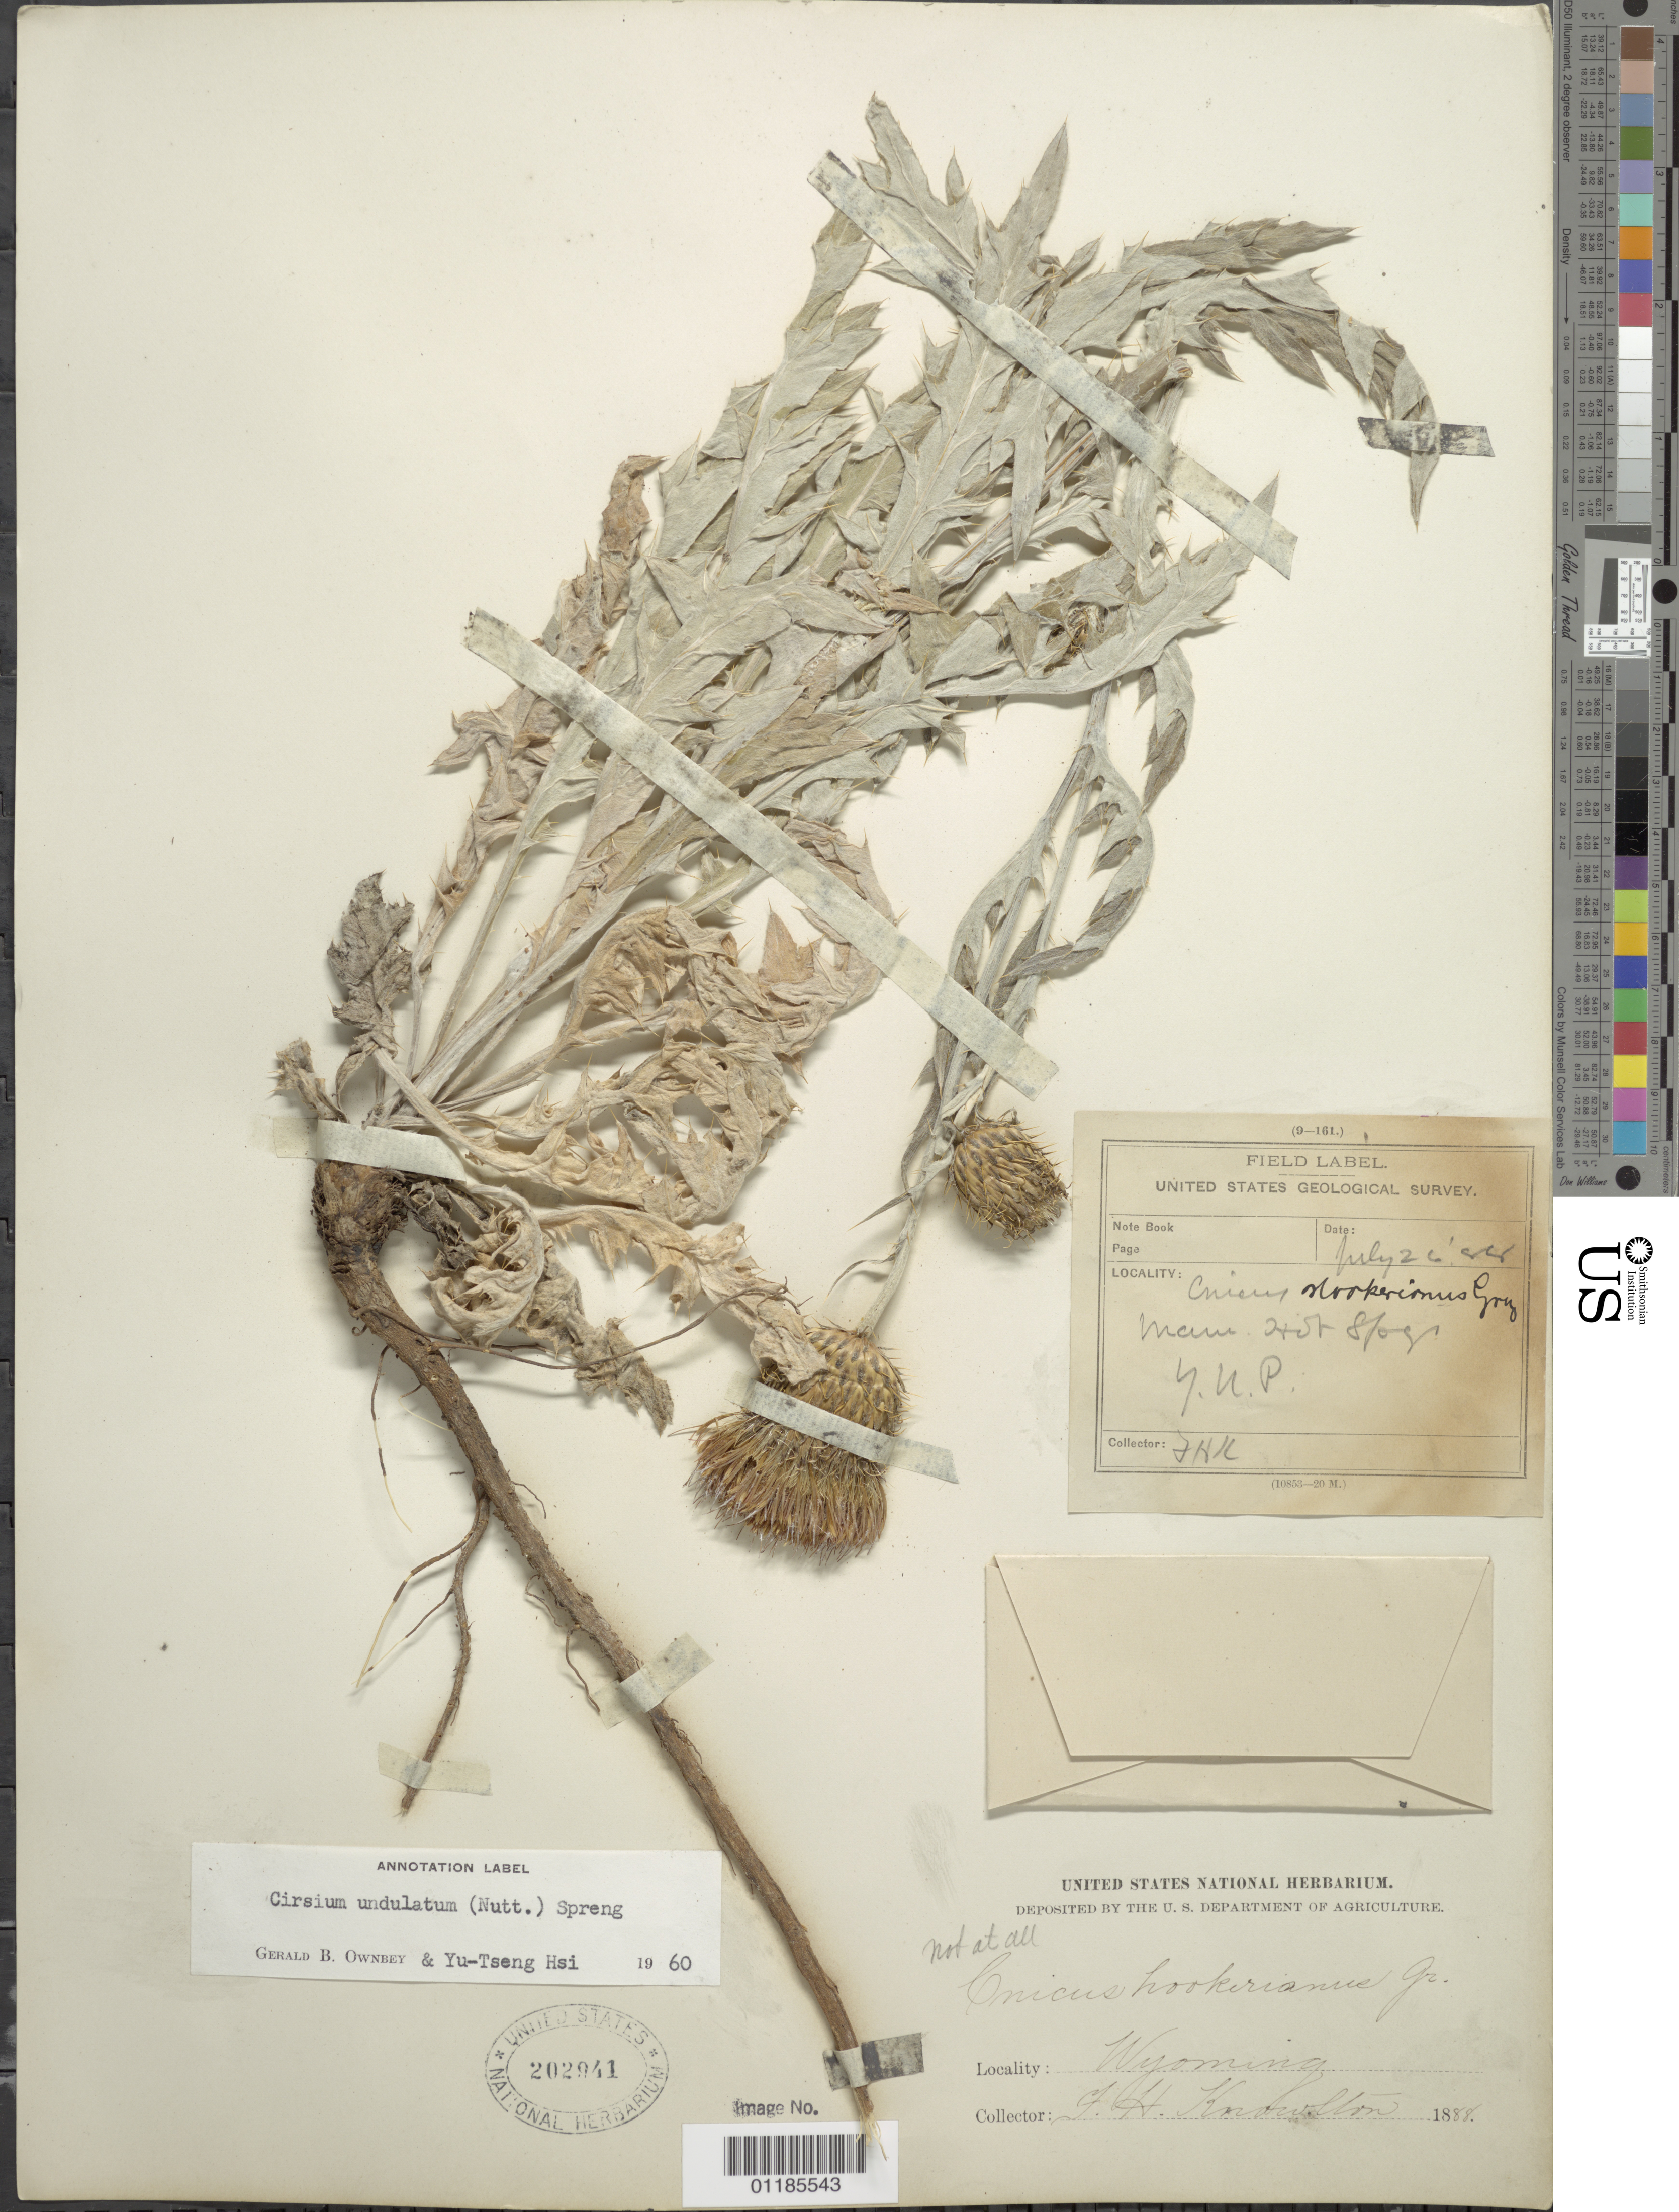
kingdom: Plantae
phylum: Tracheophyta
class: Magnoliopsida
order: Asterales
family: Asteraceae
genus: Cirsium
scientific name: Cirsium undulatum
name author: (Nutt.) Spreng.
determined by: Ownbey, G. B.; Hsi, Y.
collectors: F. H. Knowlton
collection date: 1888-07-26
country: United States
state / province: Wyoming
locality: Mammoth Hot Springs, Yellowstone National Park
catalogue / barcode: US 202941